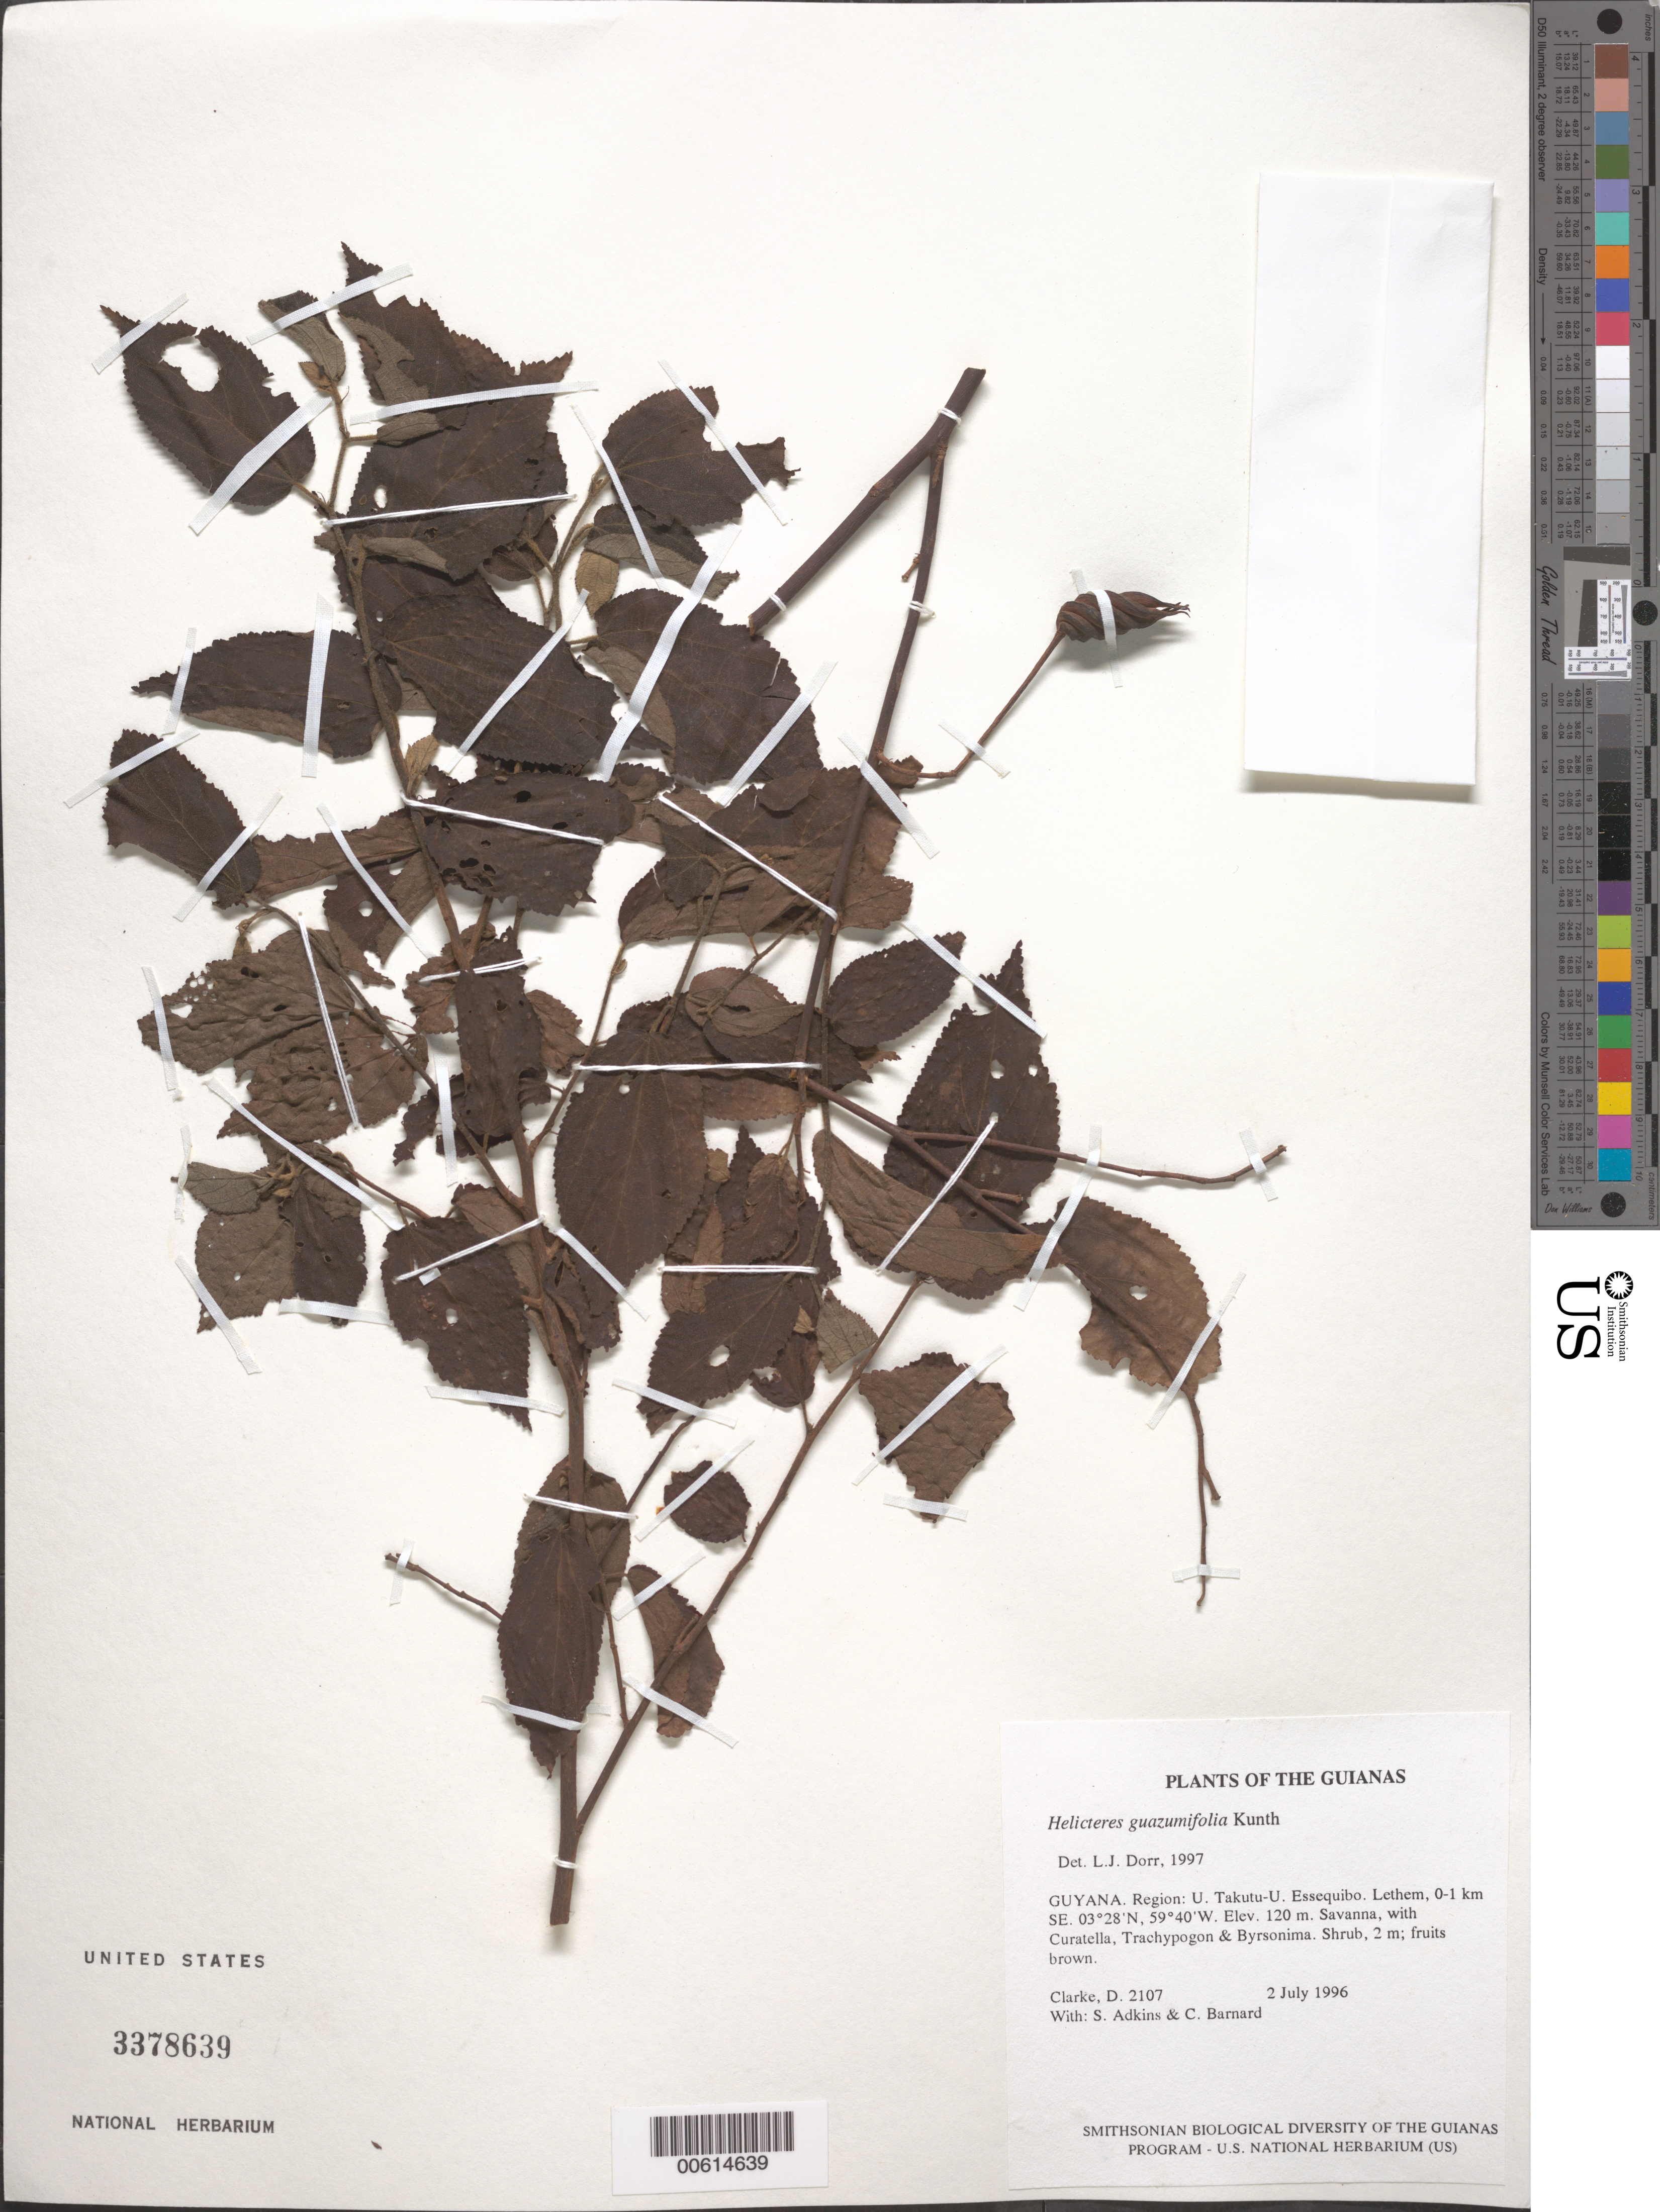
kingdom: Plantae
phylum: Tracheophyta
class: Magnoliopsida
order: Malvales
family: Malvaceae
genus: Helicteres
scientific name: Helicteres guazumifolia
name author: Kunth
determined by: Dorr, L. J., (BOT), Smithsonian Institution - National Museum of Natural History (UNITED STATES)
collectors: H. D. Clarke, S. Adkins & C. Bernard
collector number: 2107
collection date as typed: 2 July 1996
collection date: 1996-07-02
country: Guyana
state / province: U. Takutu-U. Essequibo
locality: Lethem, 0-1 km SE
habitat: Savanna, with Curatella, Trachypogon & Byrsonima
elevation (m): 120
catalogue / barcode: US 3378639